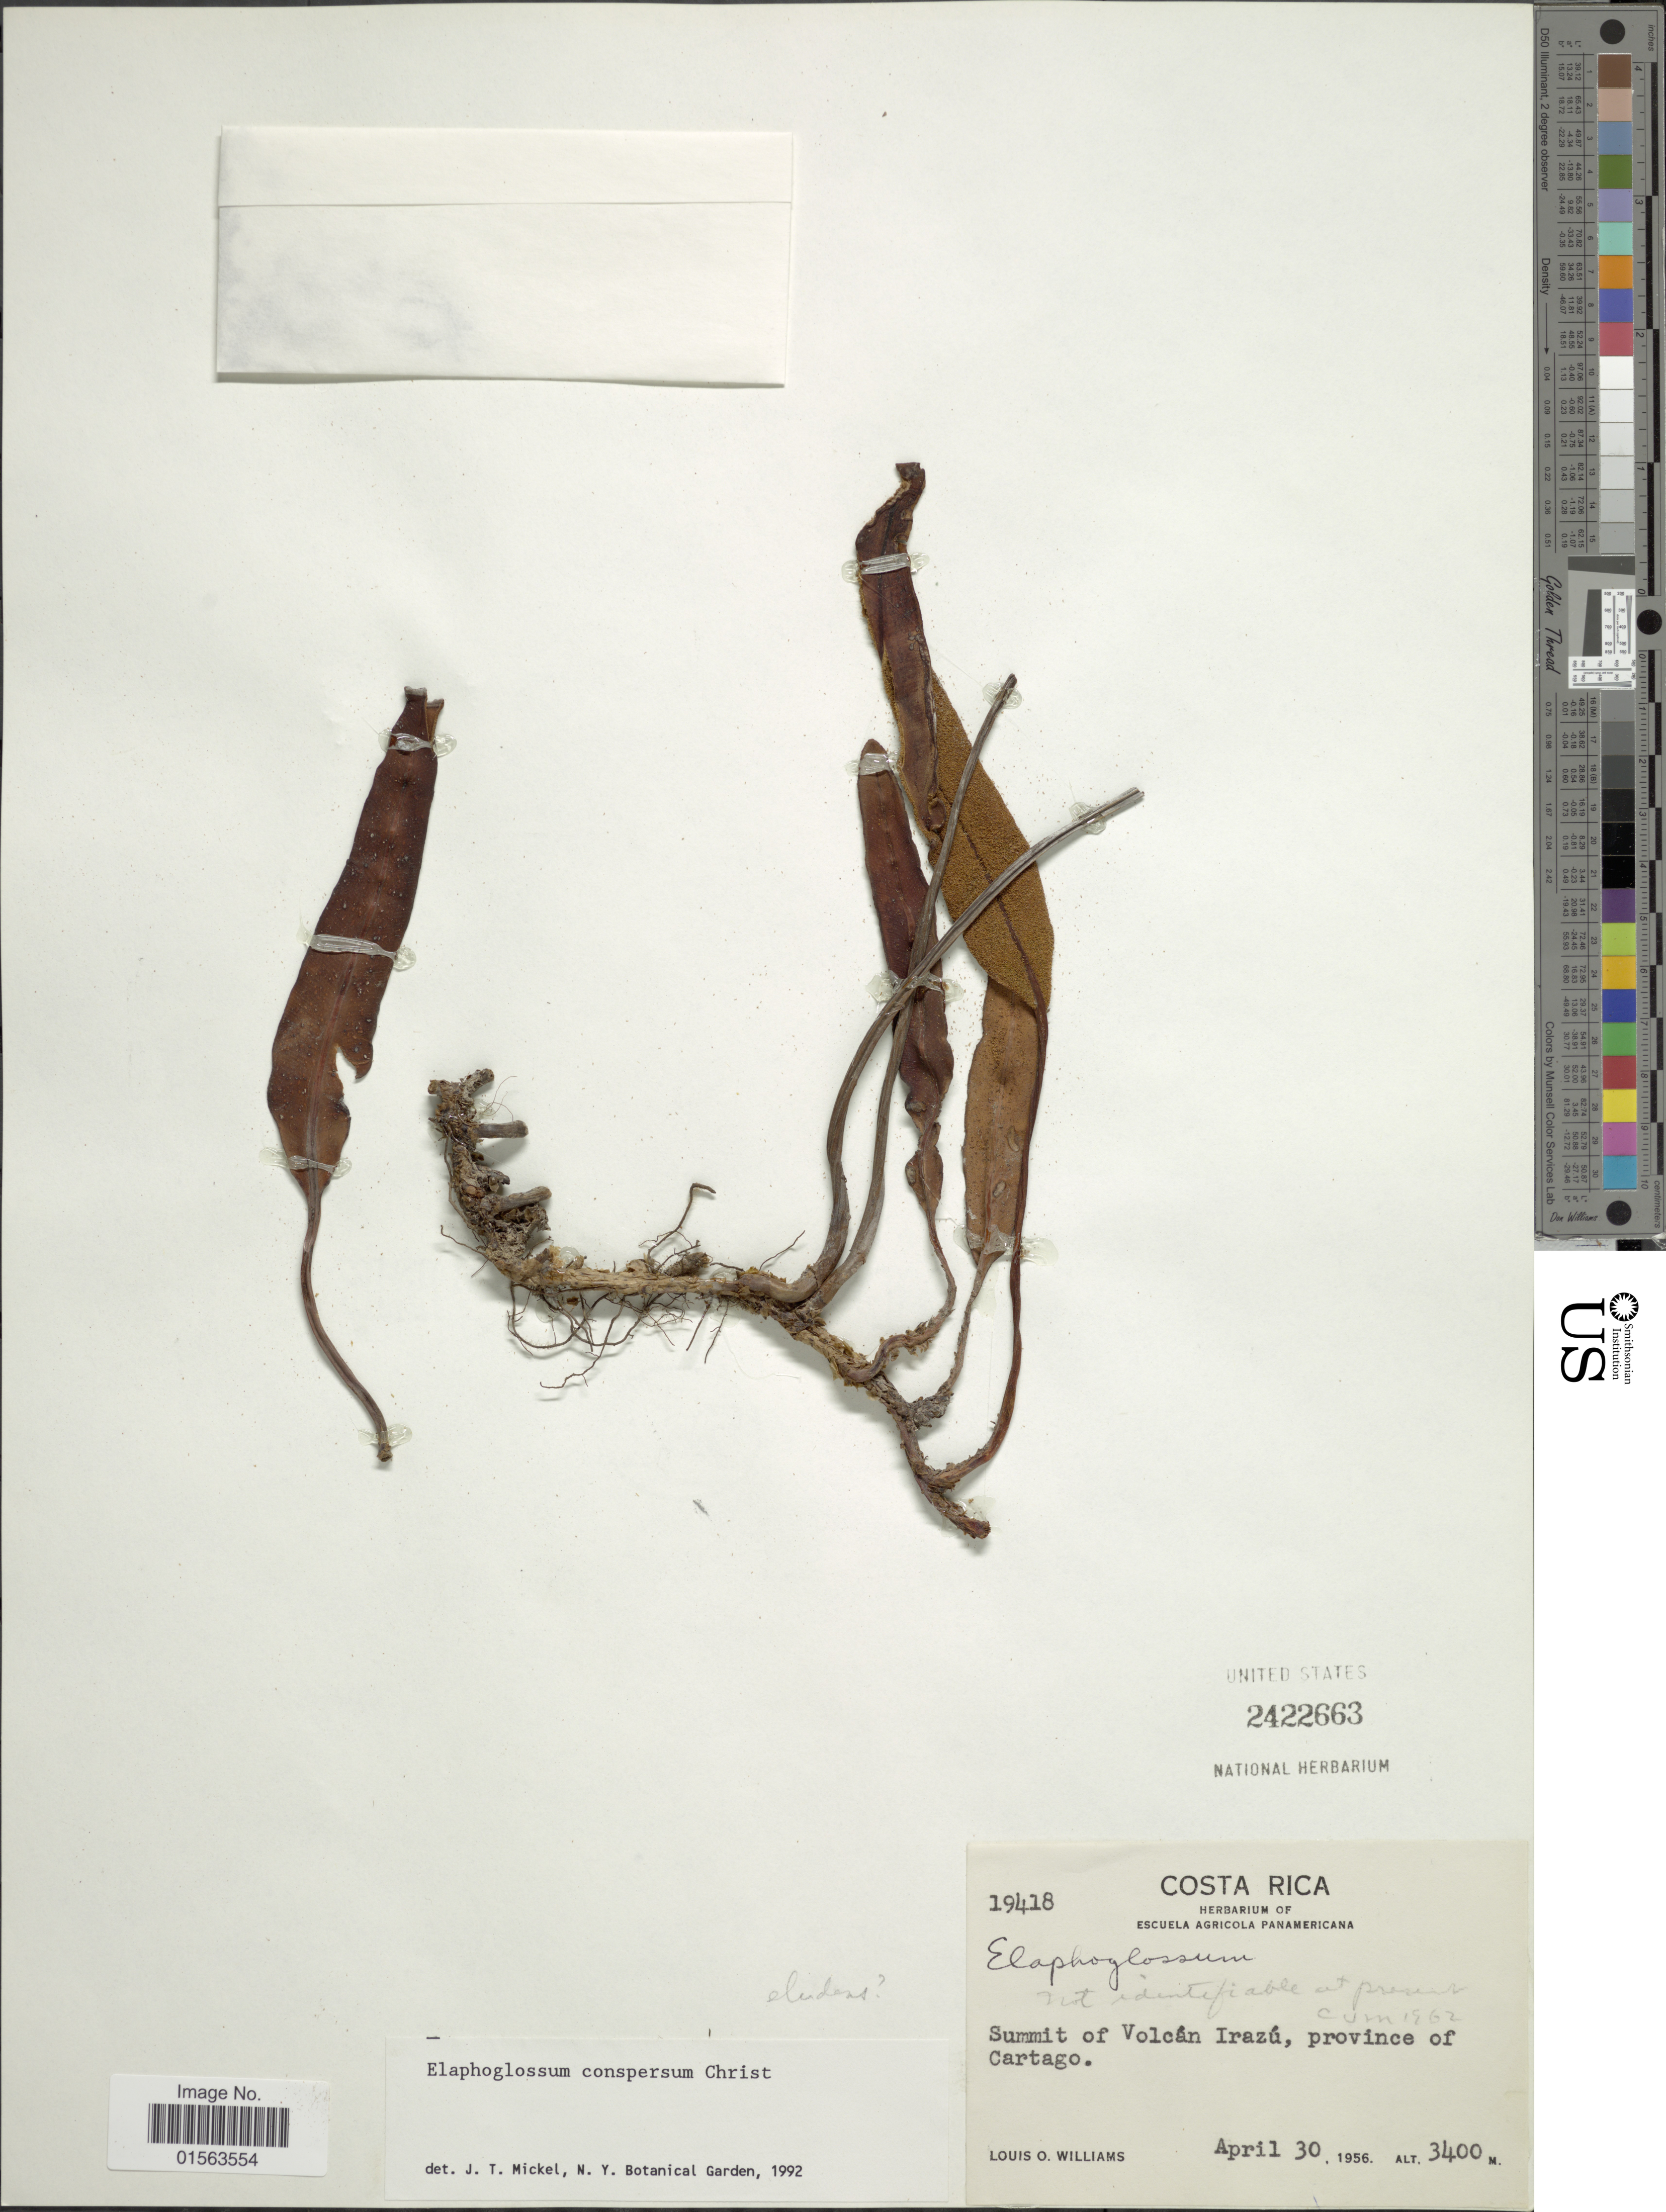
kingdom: Plantae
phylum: Tracheophyta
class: Polypodiopsida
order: Polypodiales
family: Dryopteridaceae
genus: Elaphoglossum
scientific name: Elaphoglossum conspersum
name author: Christ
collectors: L. O. Williams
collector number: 19418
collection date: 1956-04-30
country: Costa Rica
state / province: Cartago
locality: Summit of Volcan Irazu, province of Cartago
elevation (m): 3400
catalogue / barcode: US 2422663